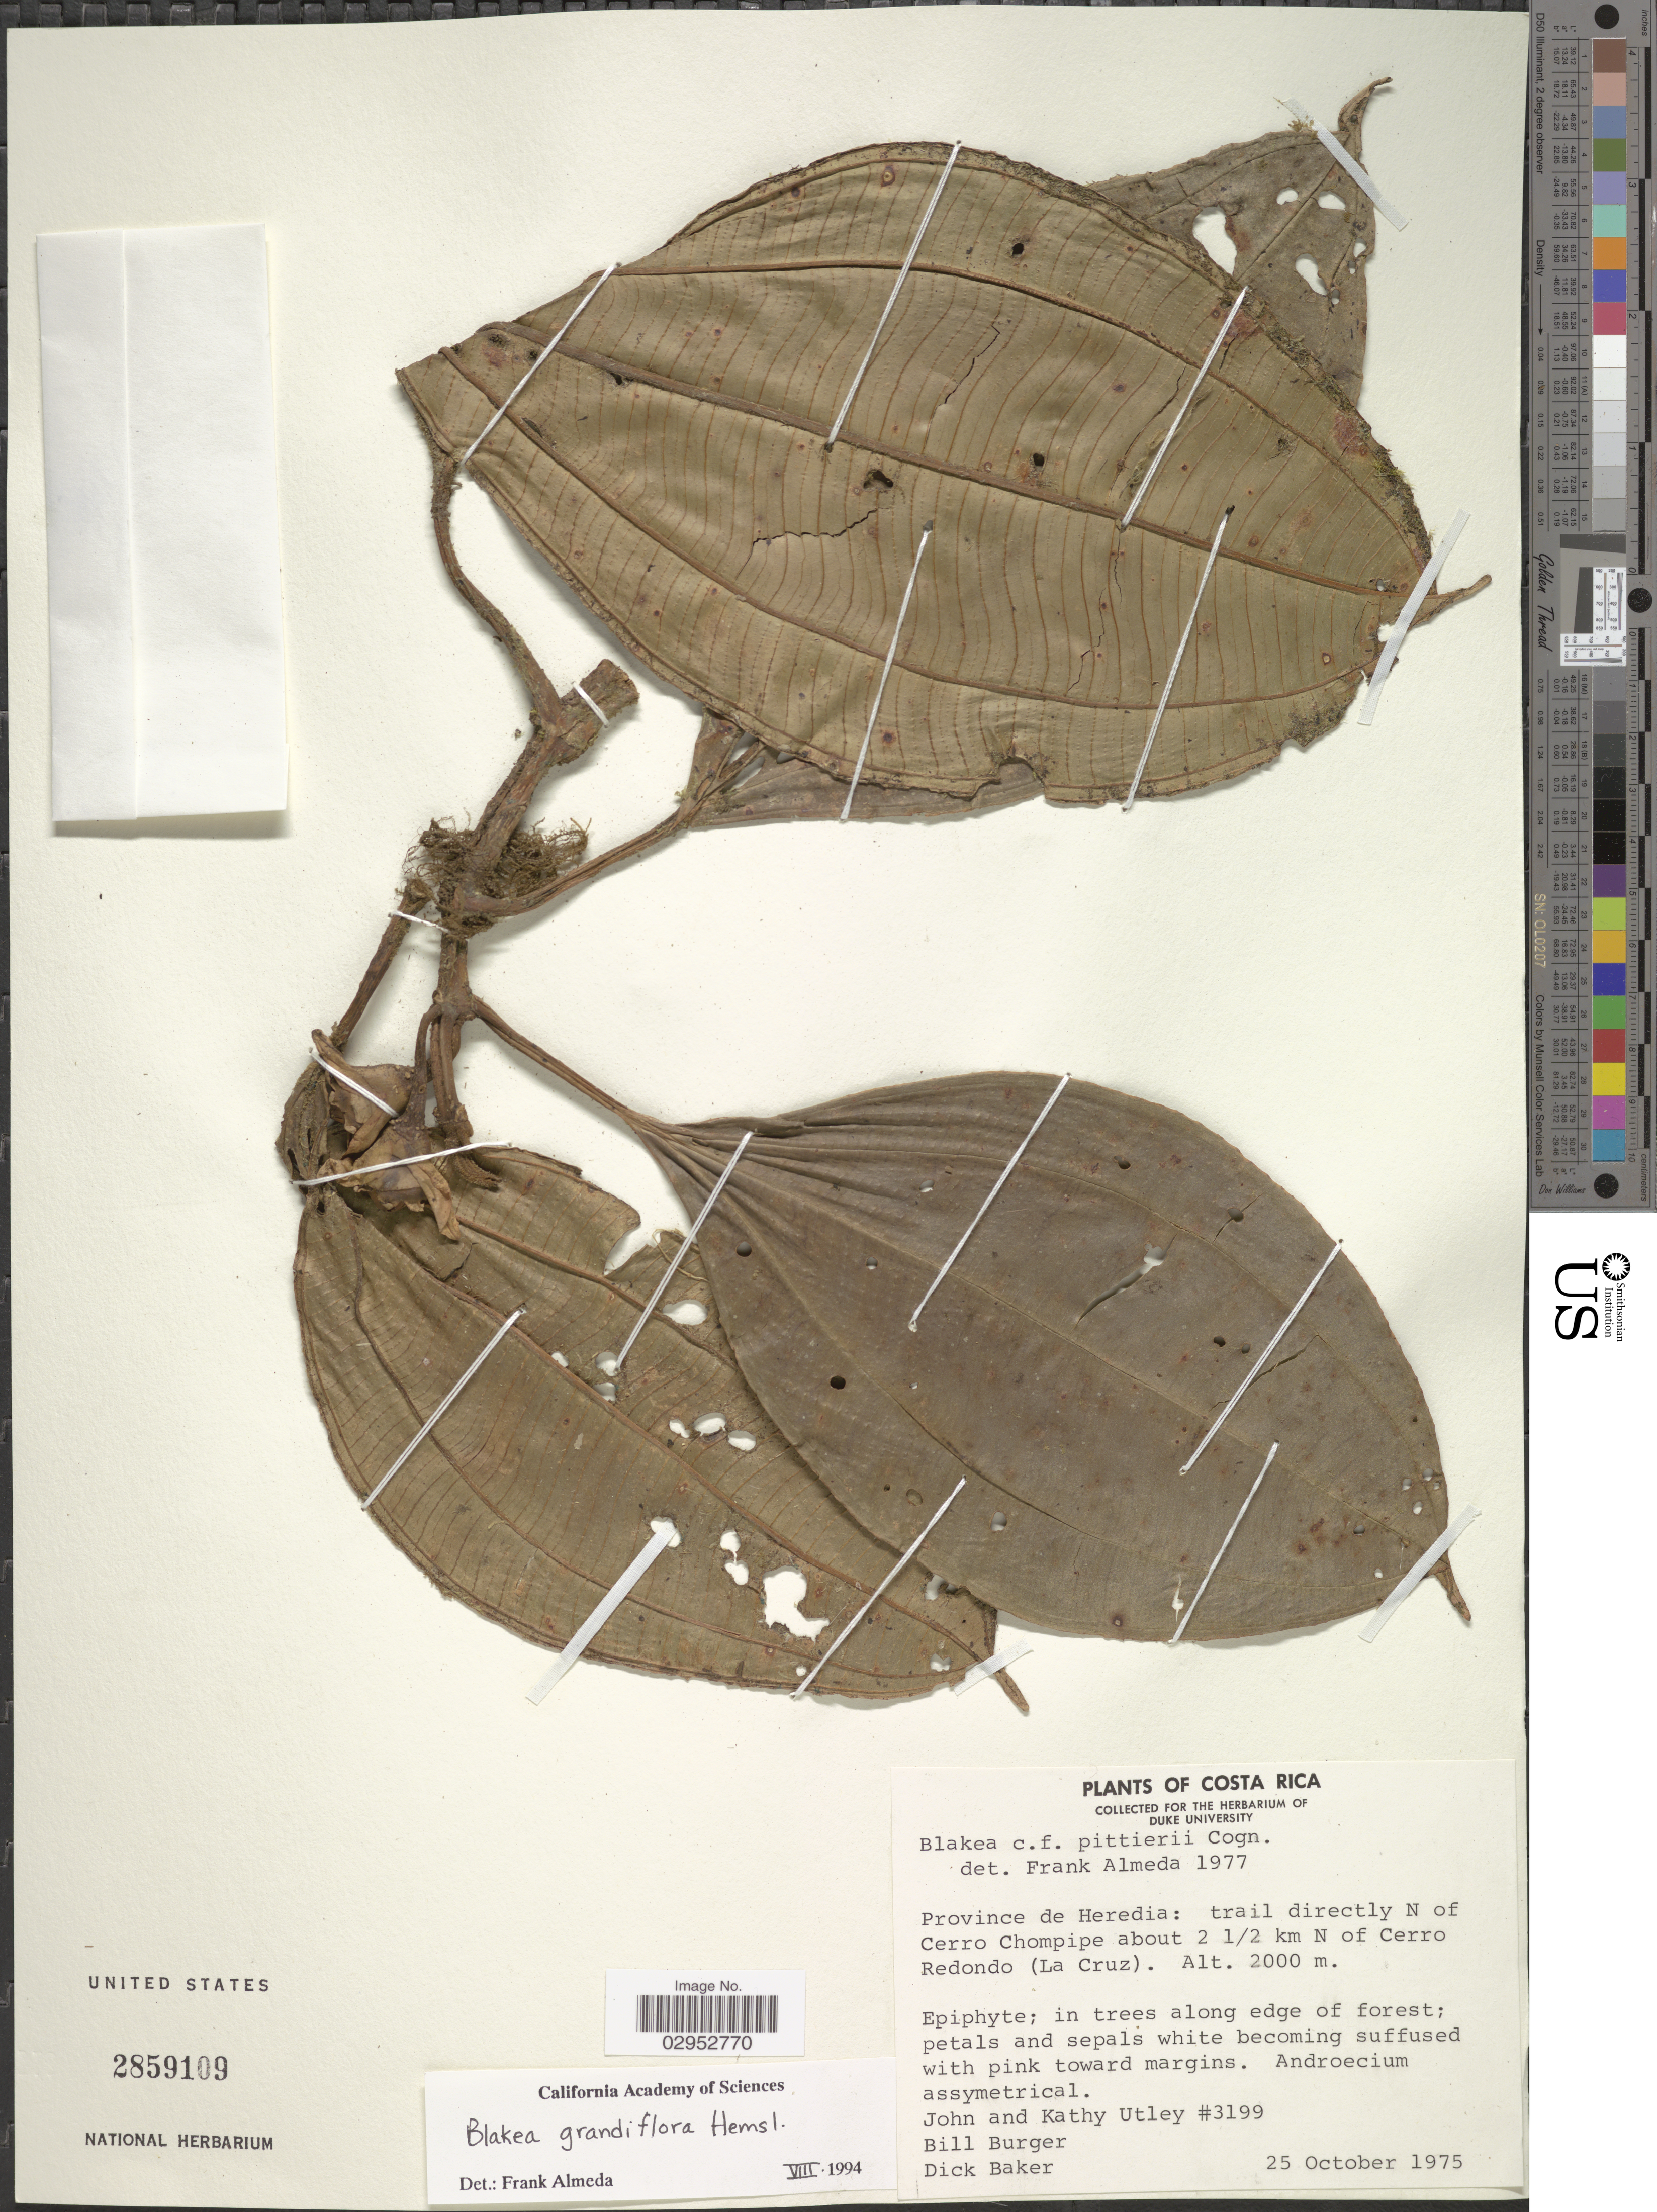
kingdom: Plantae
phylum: Tracheophyta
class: Magnoliopsida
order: Myrtales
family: Melastomataceae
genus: Blakea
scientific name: Blakea grandiflora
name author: Hemsl.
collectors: J. F. Utley, K. Burt-Utley, B. Burger & D. Baker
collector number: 3199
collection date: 1975-10-25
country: Costa Rica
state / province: Heredia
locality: Province de Heredia: trail directly N of Cerro Chompipe about 2 1/2 km N of Cerro Redondo (La Cruz).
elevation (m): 2000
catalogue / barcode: US 2859109